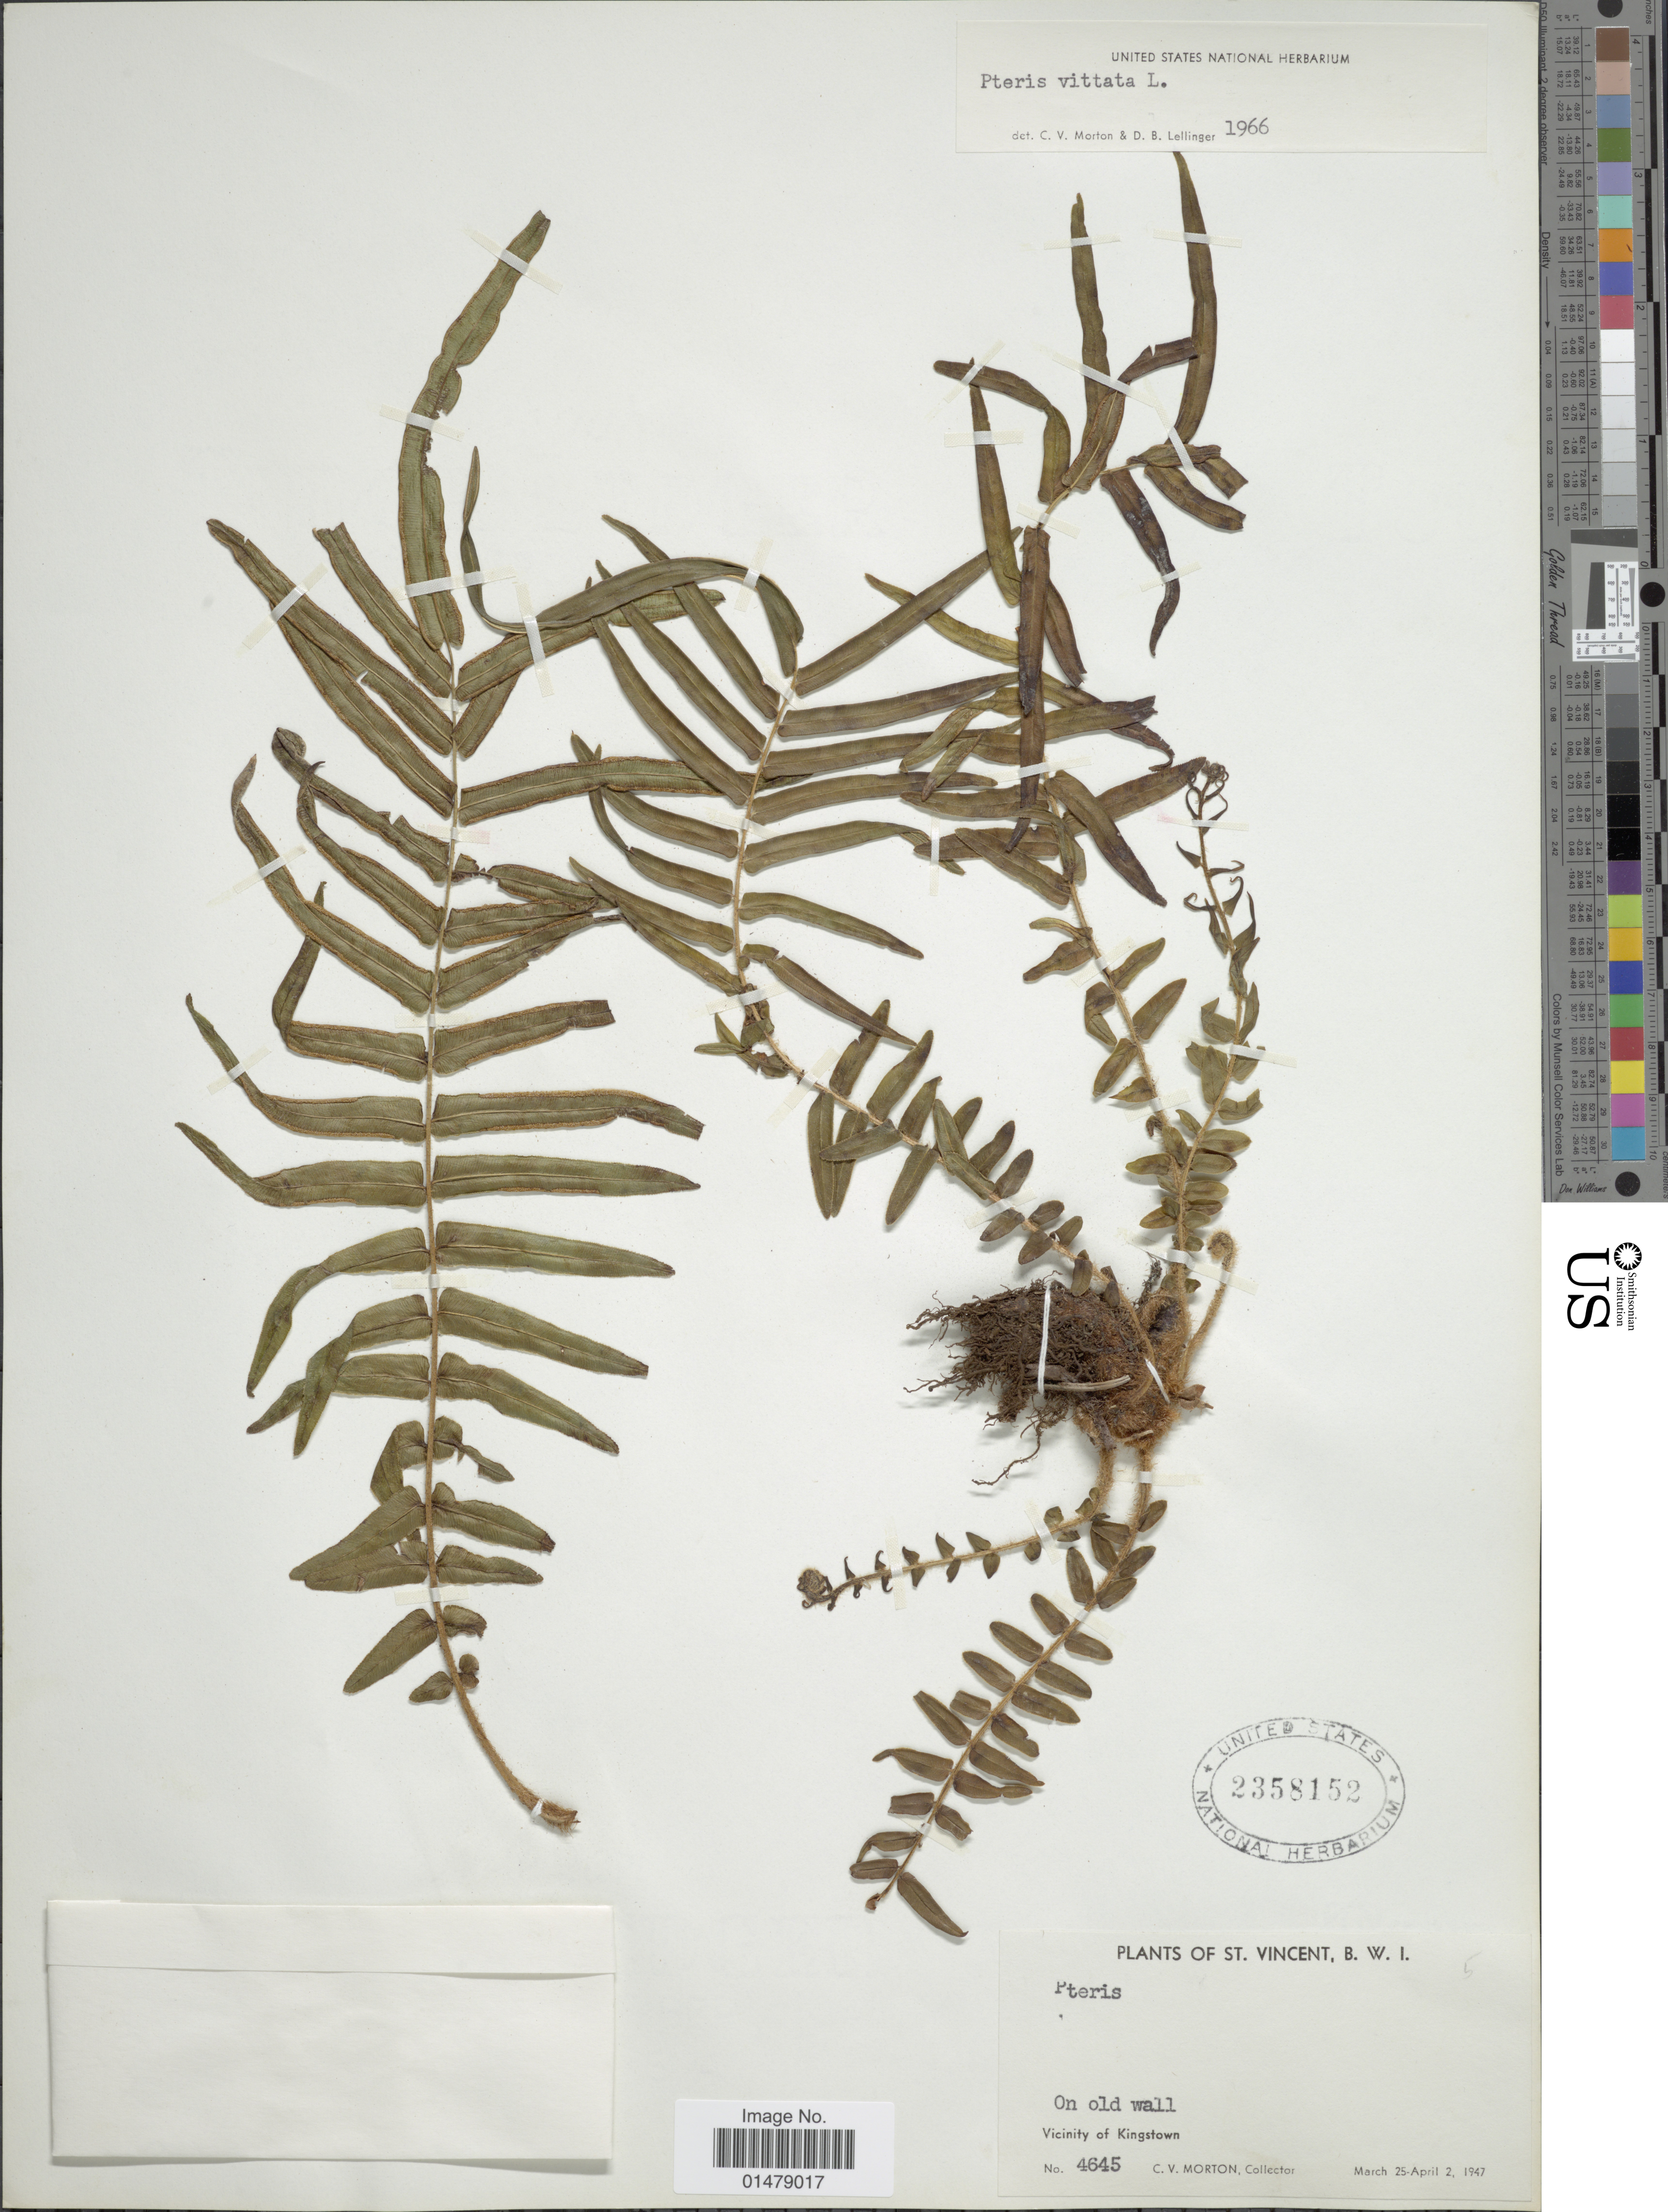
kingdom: Plantae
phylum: Tracheophyta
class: Polypodiopsida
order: Polypodiales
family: Pteridaceae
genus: Pteris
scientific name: Pteris vittata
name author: L.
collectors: C. V. Morton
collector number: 4645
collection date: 1947-03-25/1947-04-02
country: St. Vincent - Grenadines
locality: St. Vincent, B.W.I. On old wall. Vicinity of Kingstown.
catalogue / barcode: US 2358152